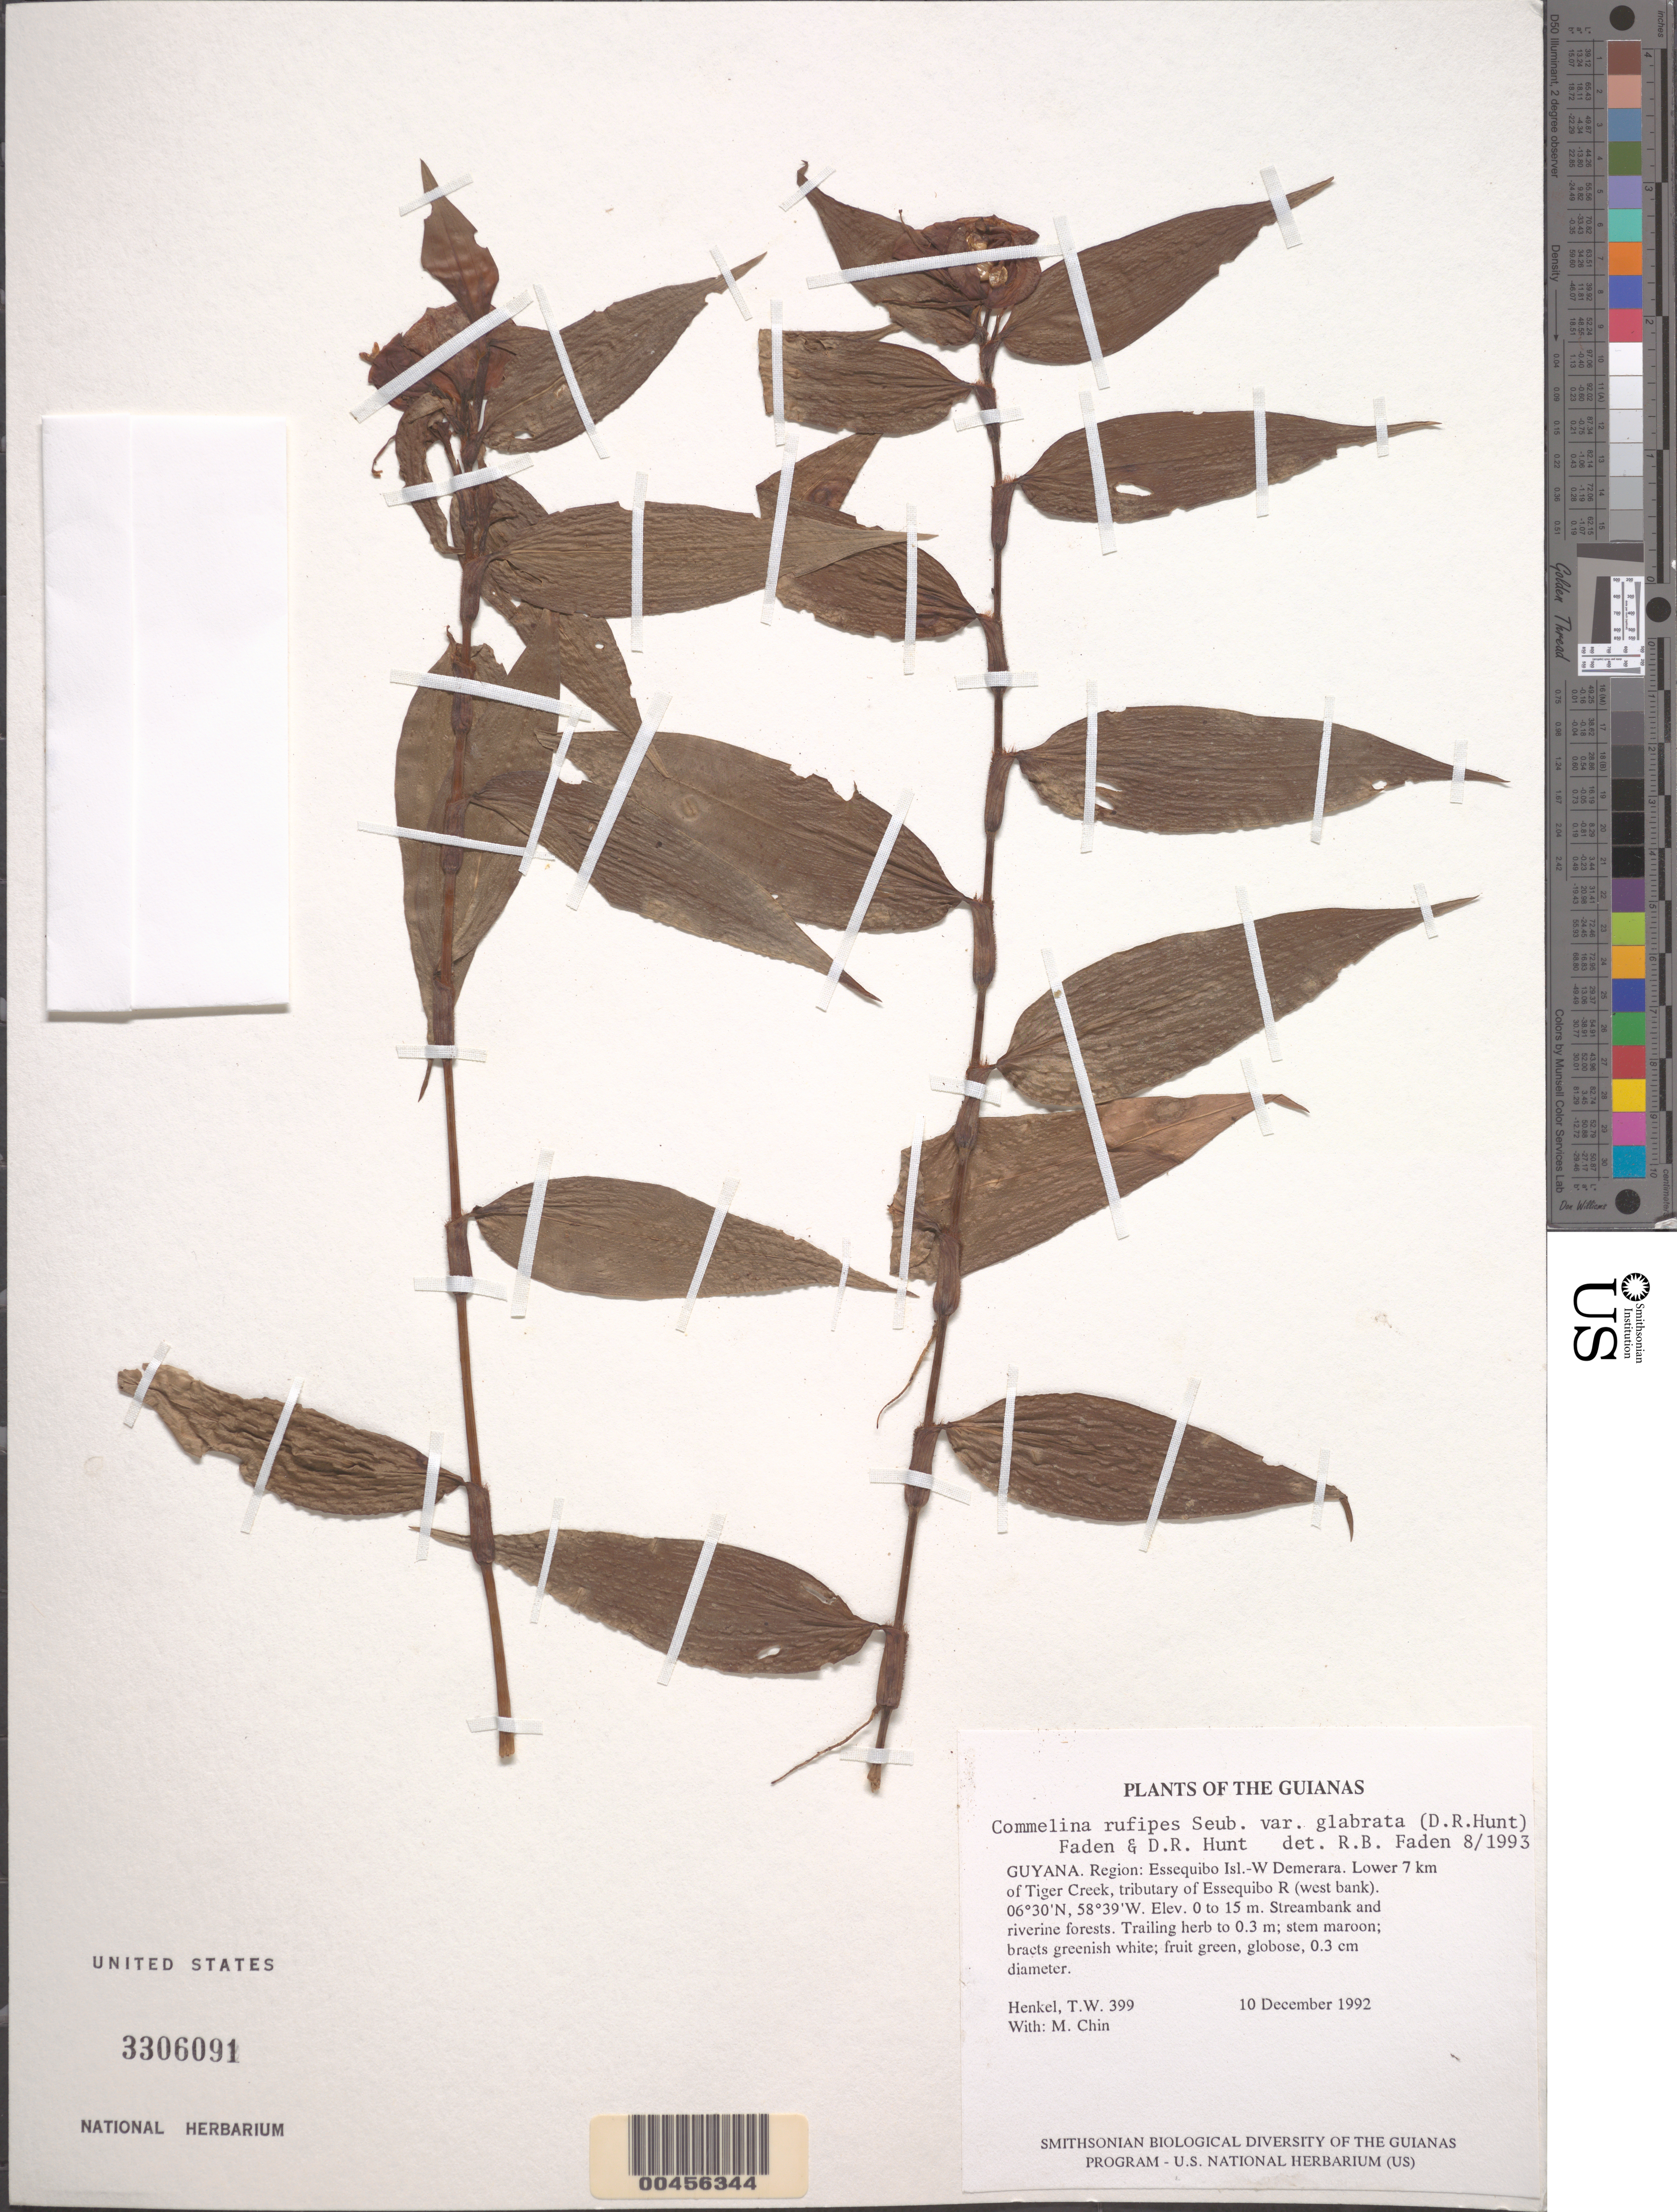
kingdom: Plantae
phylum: Tracheophyta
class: Liliopsida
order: Commelinales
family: Commelinaceae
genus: Commelina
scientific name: Commelina rufipes var. glabrata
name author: (D.R. Hunt) Faden & D.R. Hunt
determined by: Faden, Robert B., (US), Smithsonian Institution - National Museum of Natural History (UNITED STATES)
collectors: T. Henkel & M. Chin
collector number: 399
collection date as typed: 10 December 1992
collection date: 1992-12-10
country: Guyana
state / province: Essequibo Isl-W. Demerara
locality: Lower 7 km of Tiger Creek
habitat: Streambank and riverine forests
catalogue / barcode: US 3306091